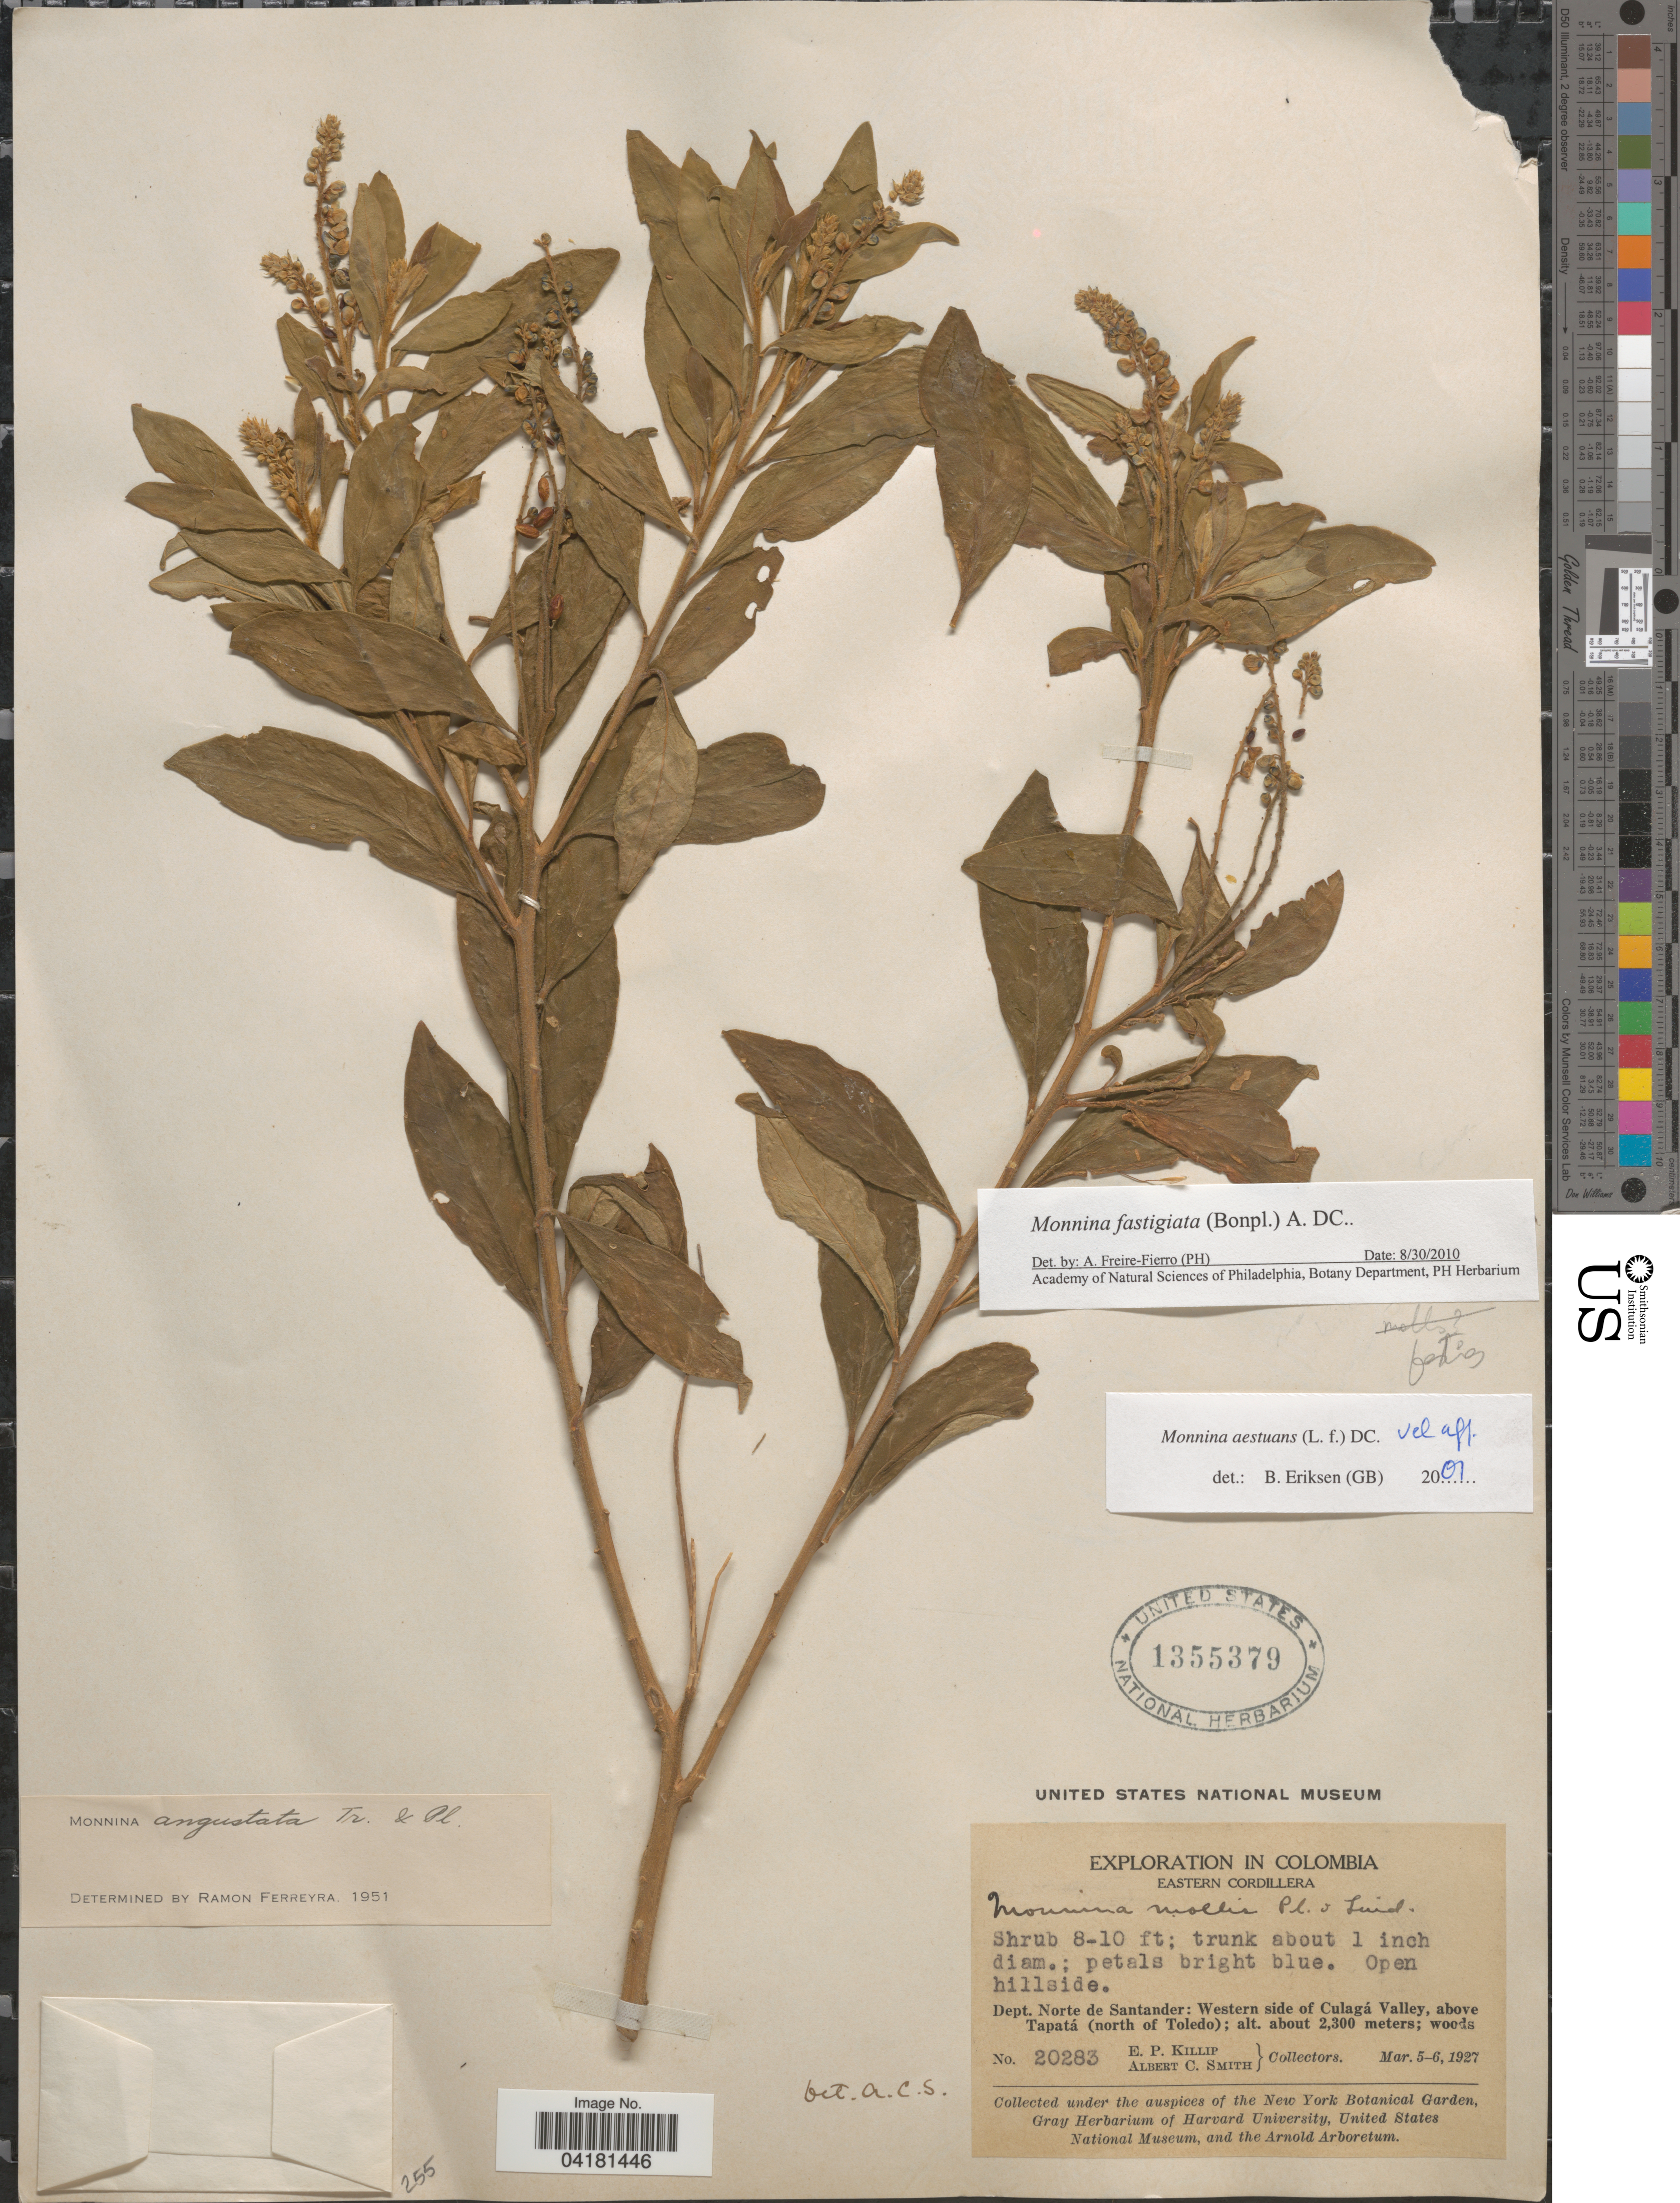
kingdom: Plantae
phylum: Tracheophyta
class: Magnoliopsida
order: Fabales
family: Polygalaceae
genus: Monnina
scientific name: Monnina fastigiata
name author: (Bonpl.) DC.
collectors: E. P. Killip & A. C. Smith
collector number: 20283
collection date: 1927-03-05/1927-03-06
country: Colombia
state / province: Norte de Santander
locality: Exploration in Colombia. Eastern Cordillera. Open hillside. Dept. Norte de Santander: Western side of Culagá Valley, above Tapatá (north of Toledo).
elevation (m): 2300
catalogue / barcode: US 1355379